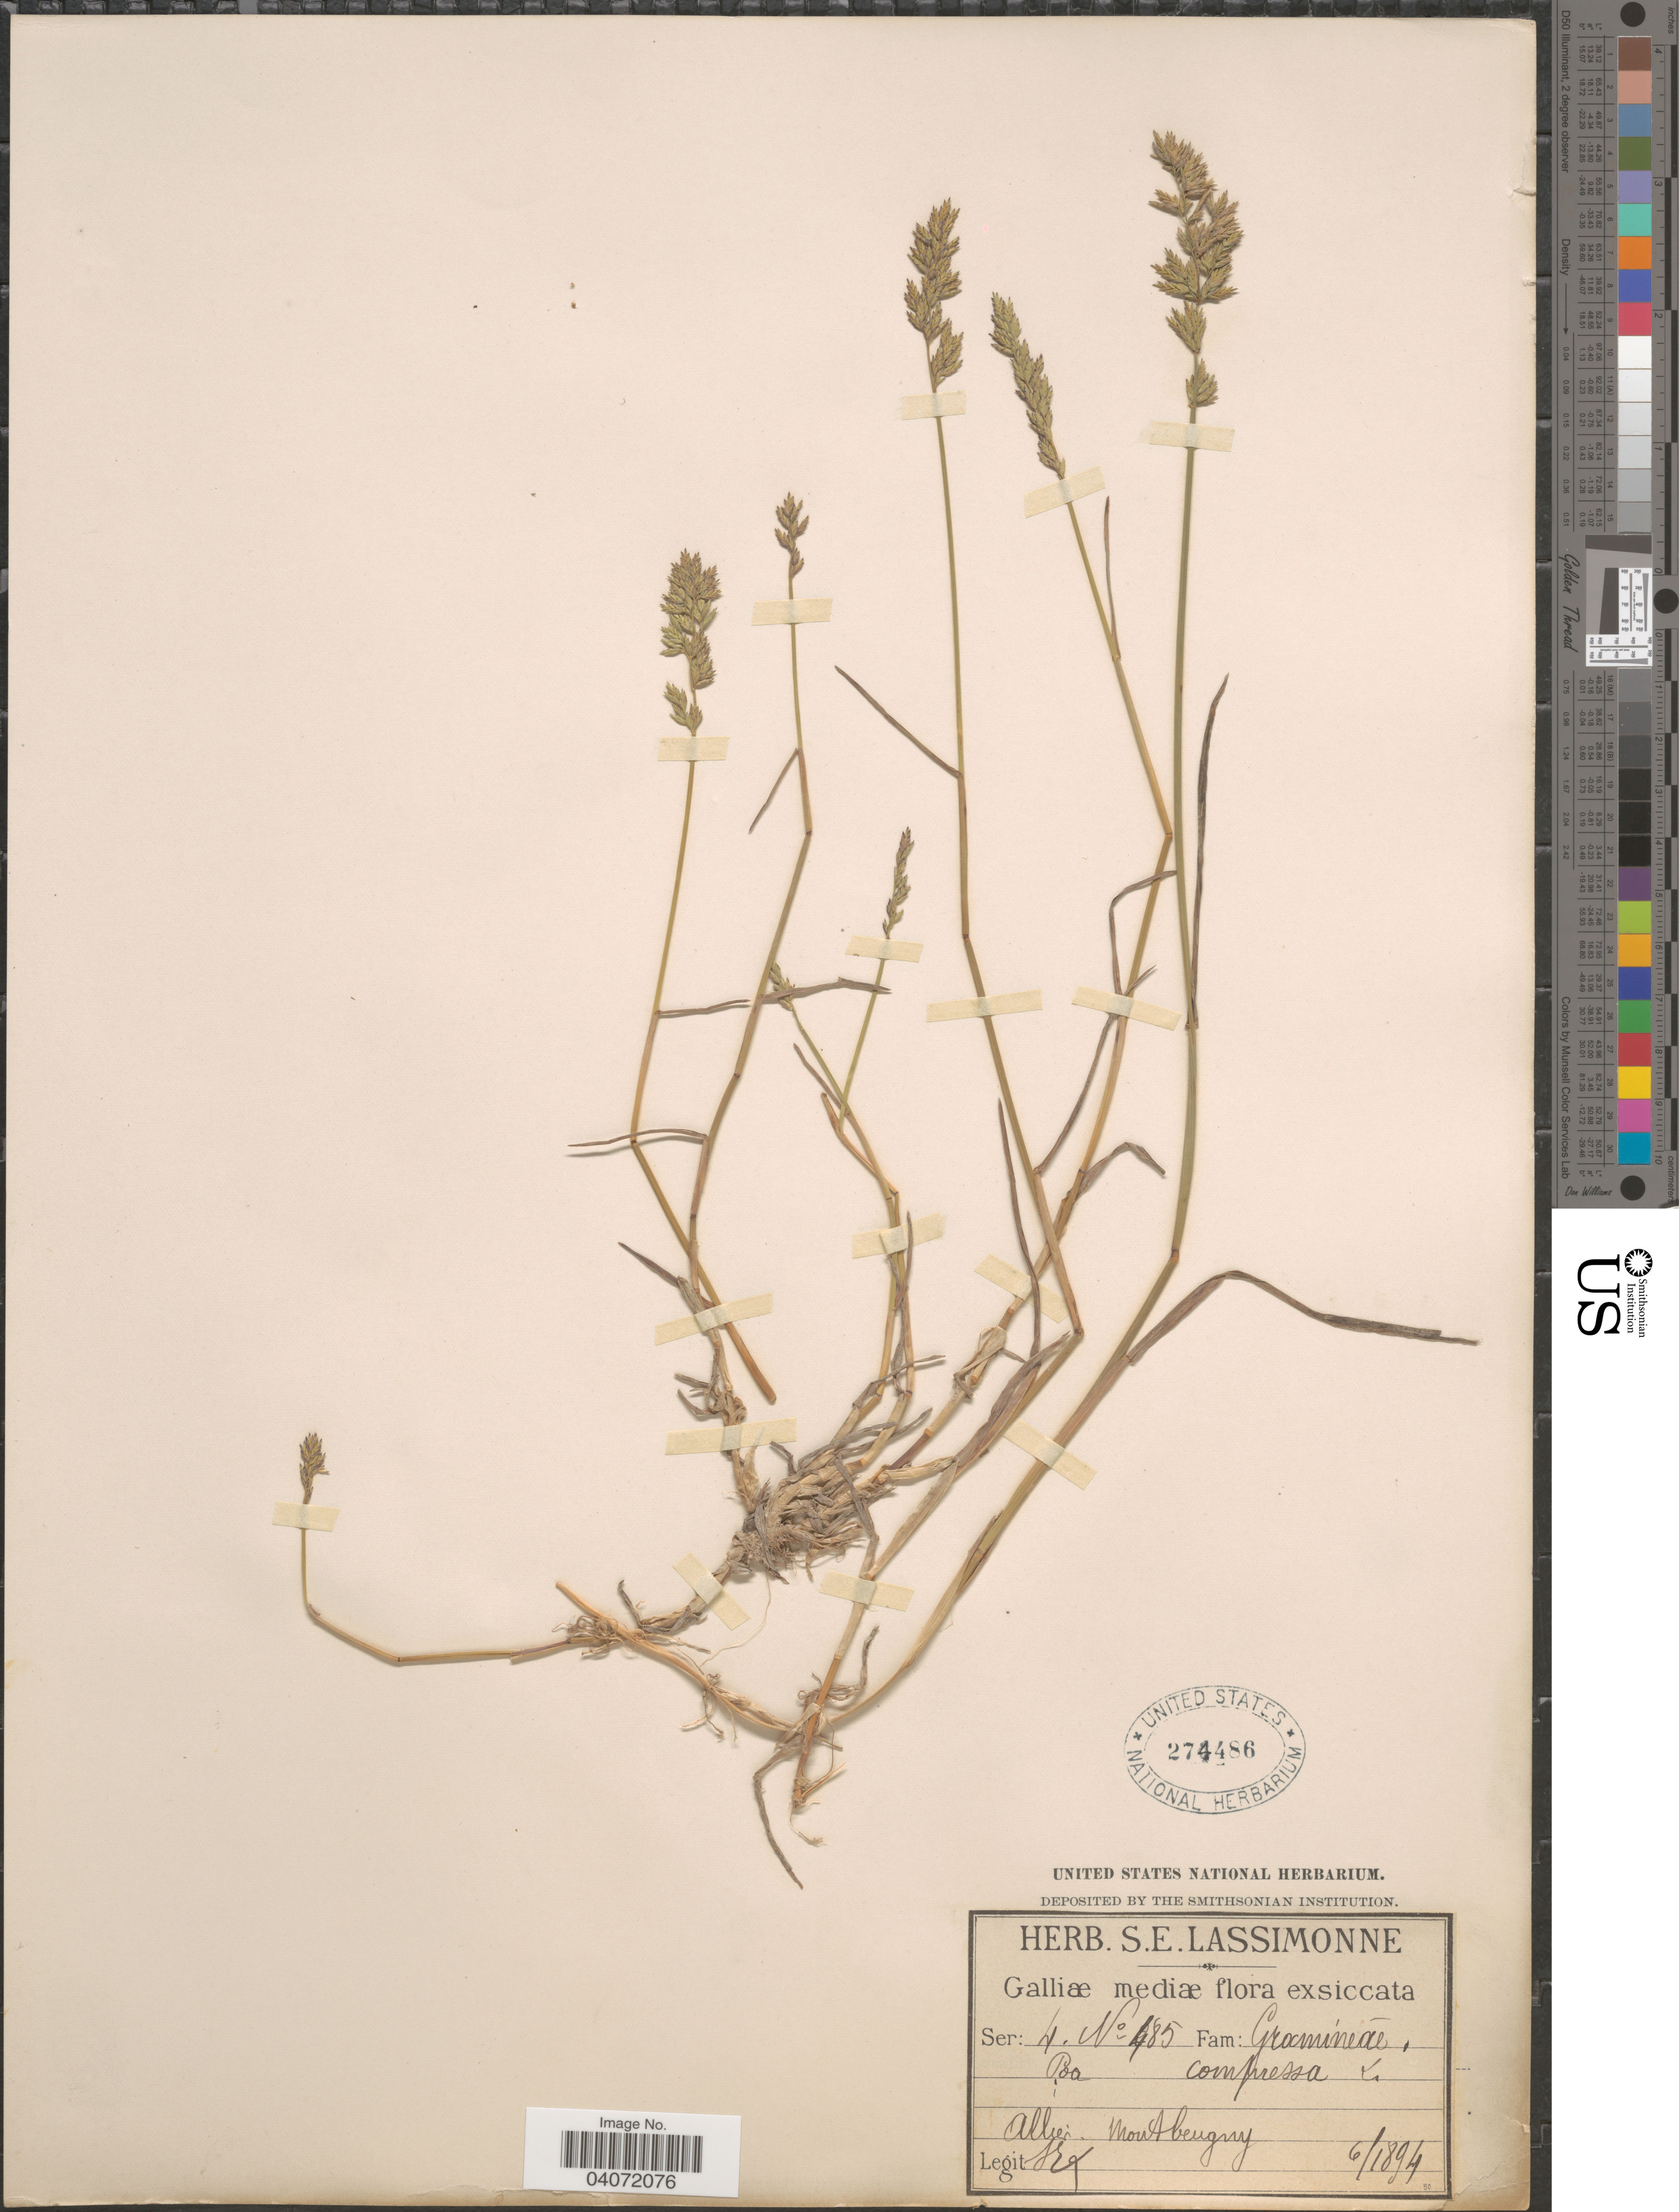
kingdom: Plantae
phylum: Tracheophyta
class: Liliopsida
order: Poales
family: Poaceae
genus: Poa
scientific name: Poa compressa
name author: L.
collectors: S. Lassimonne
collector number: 485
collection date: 1894-06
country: France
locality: Galliæ mediæ. Allier. Mont bengny.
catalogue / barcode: US 274486